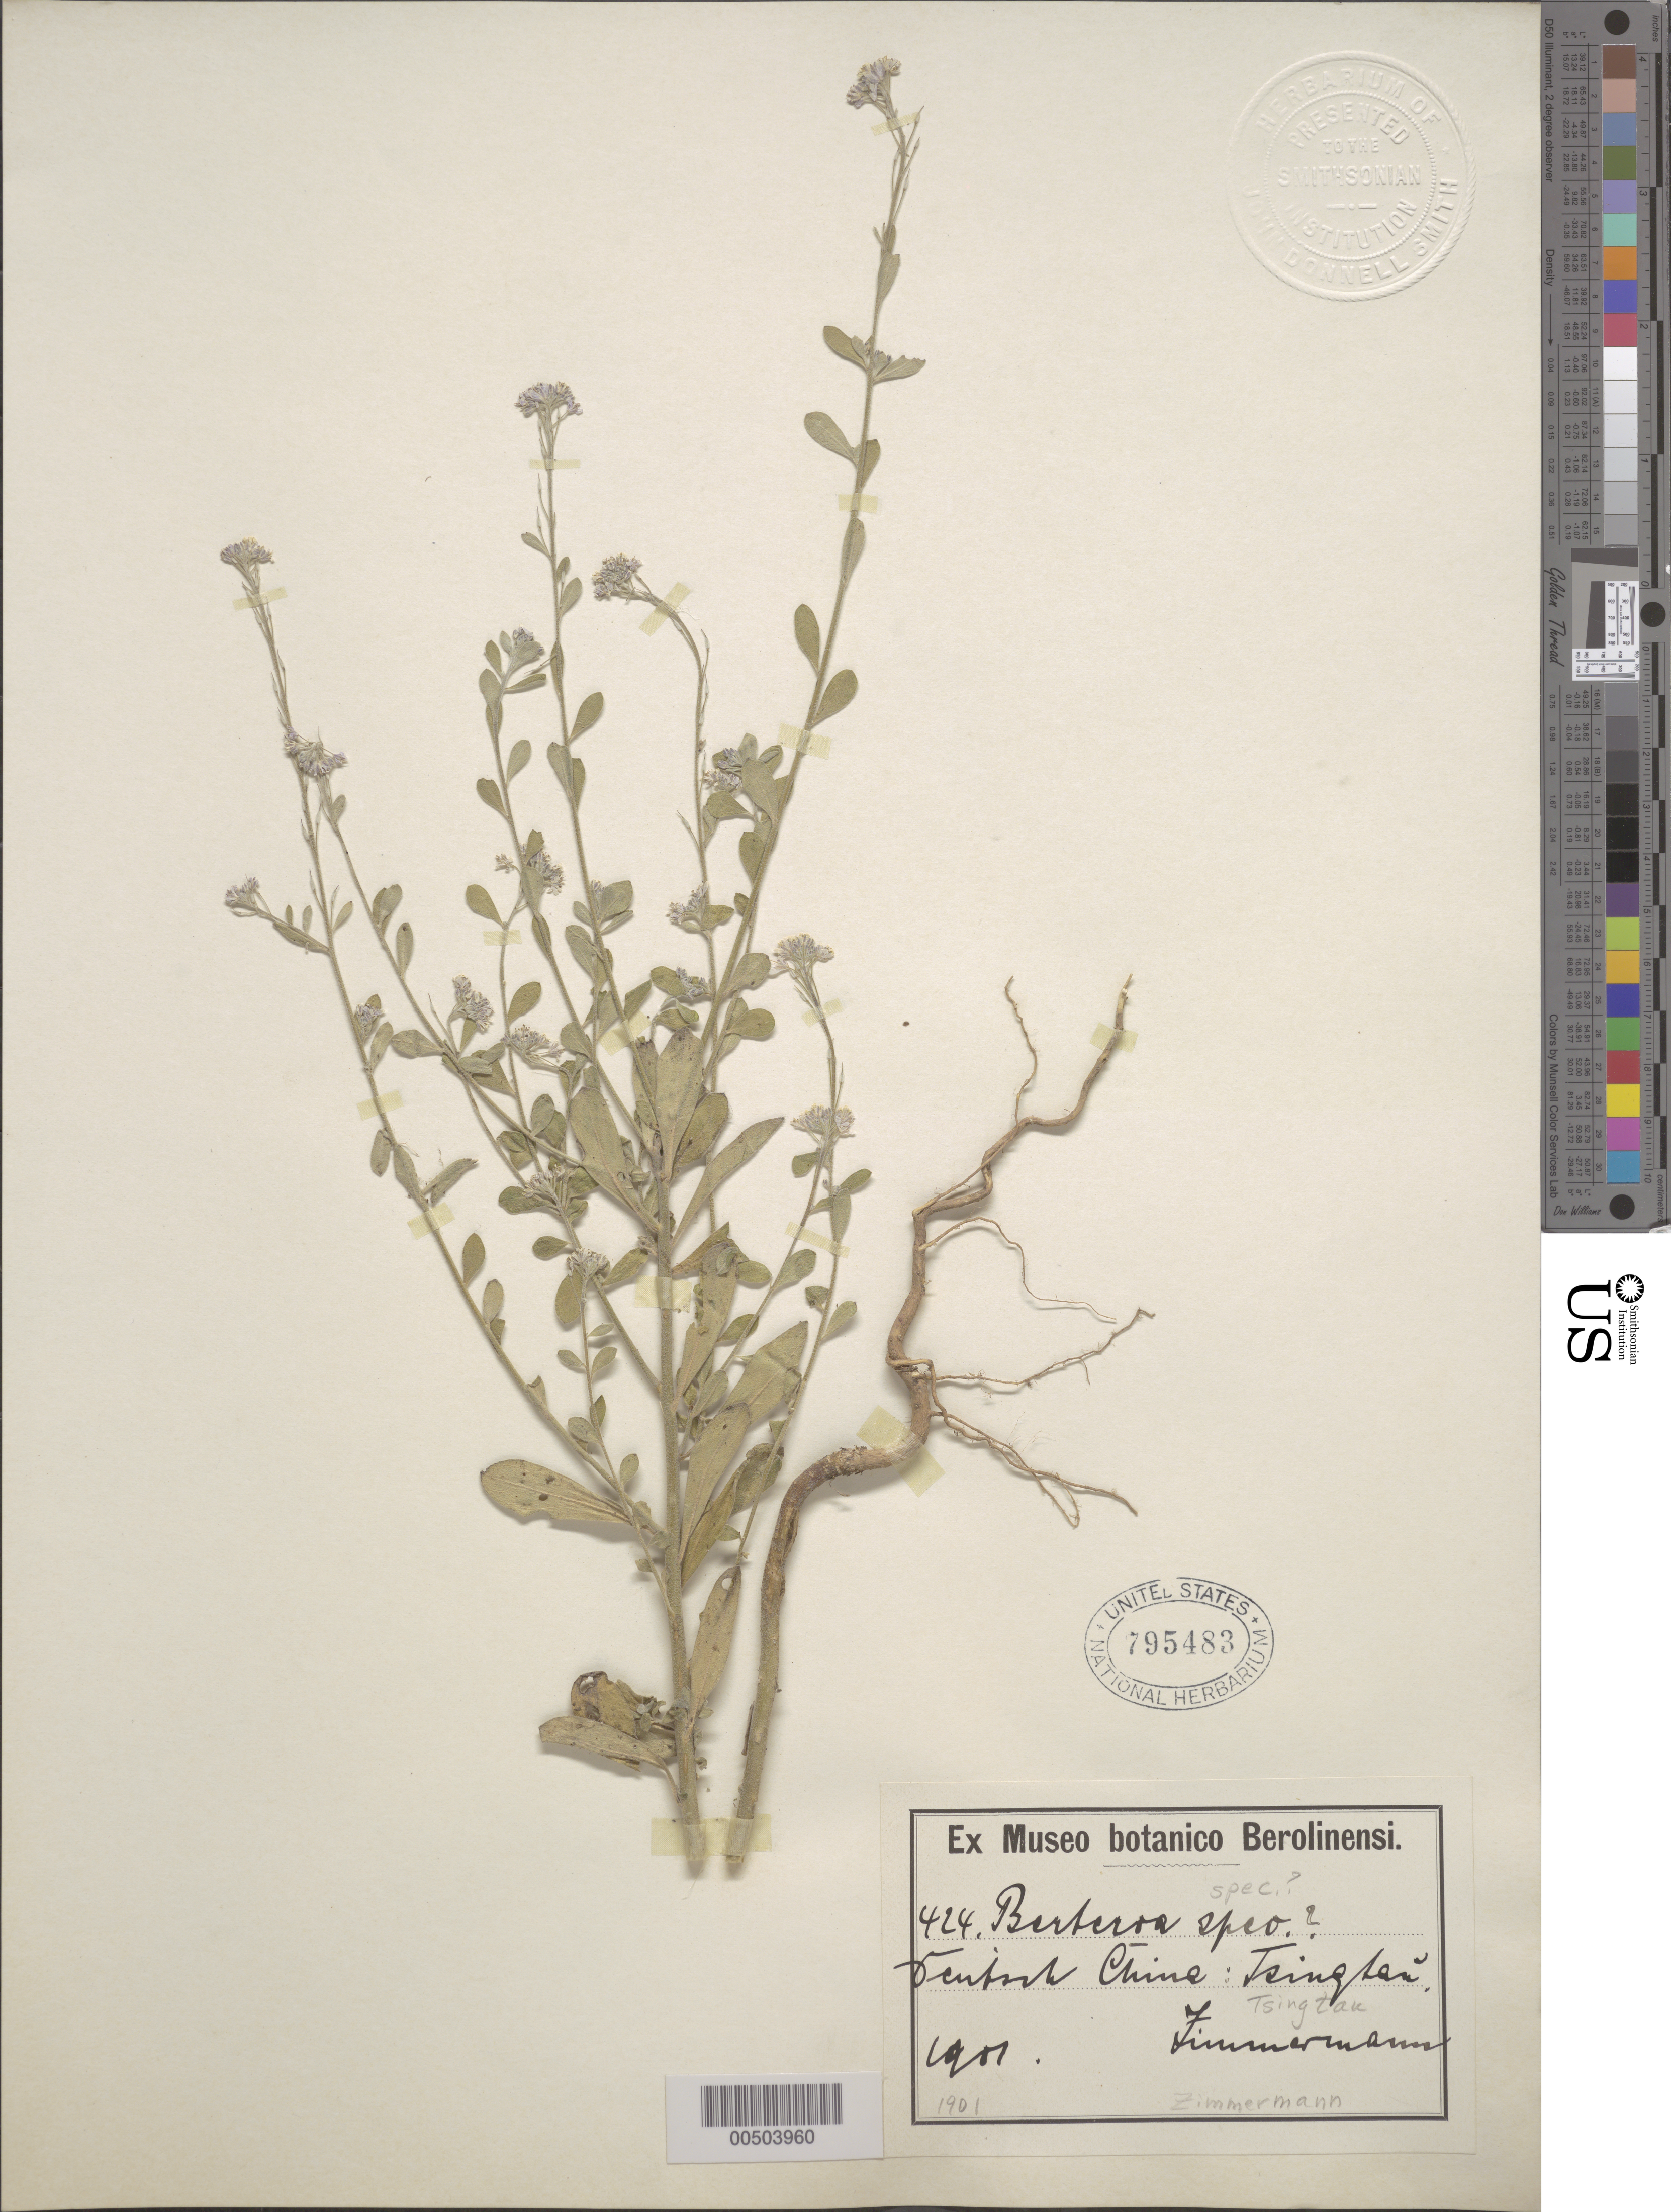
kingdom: Plantae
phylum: Tracheophyta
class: Magnoliopsida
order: Brassicales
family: Brassicaceae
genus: Berteroa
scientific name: Berteroa sp.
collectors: -. Zimmermann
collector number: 424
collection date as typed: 1901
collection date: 1901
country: China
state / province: Shandong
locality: Tsingtau (Shandong, Qingdao)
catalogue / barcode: US 795483